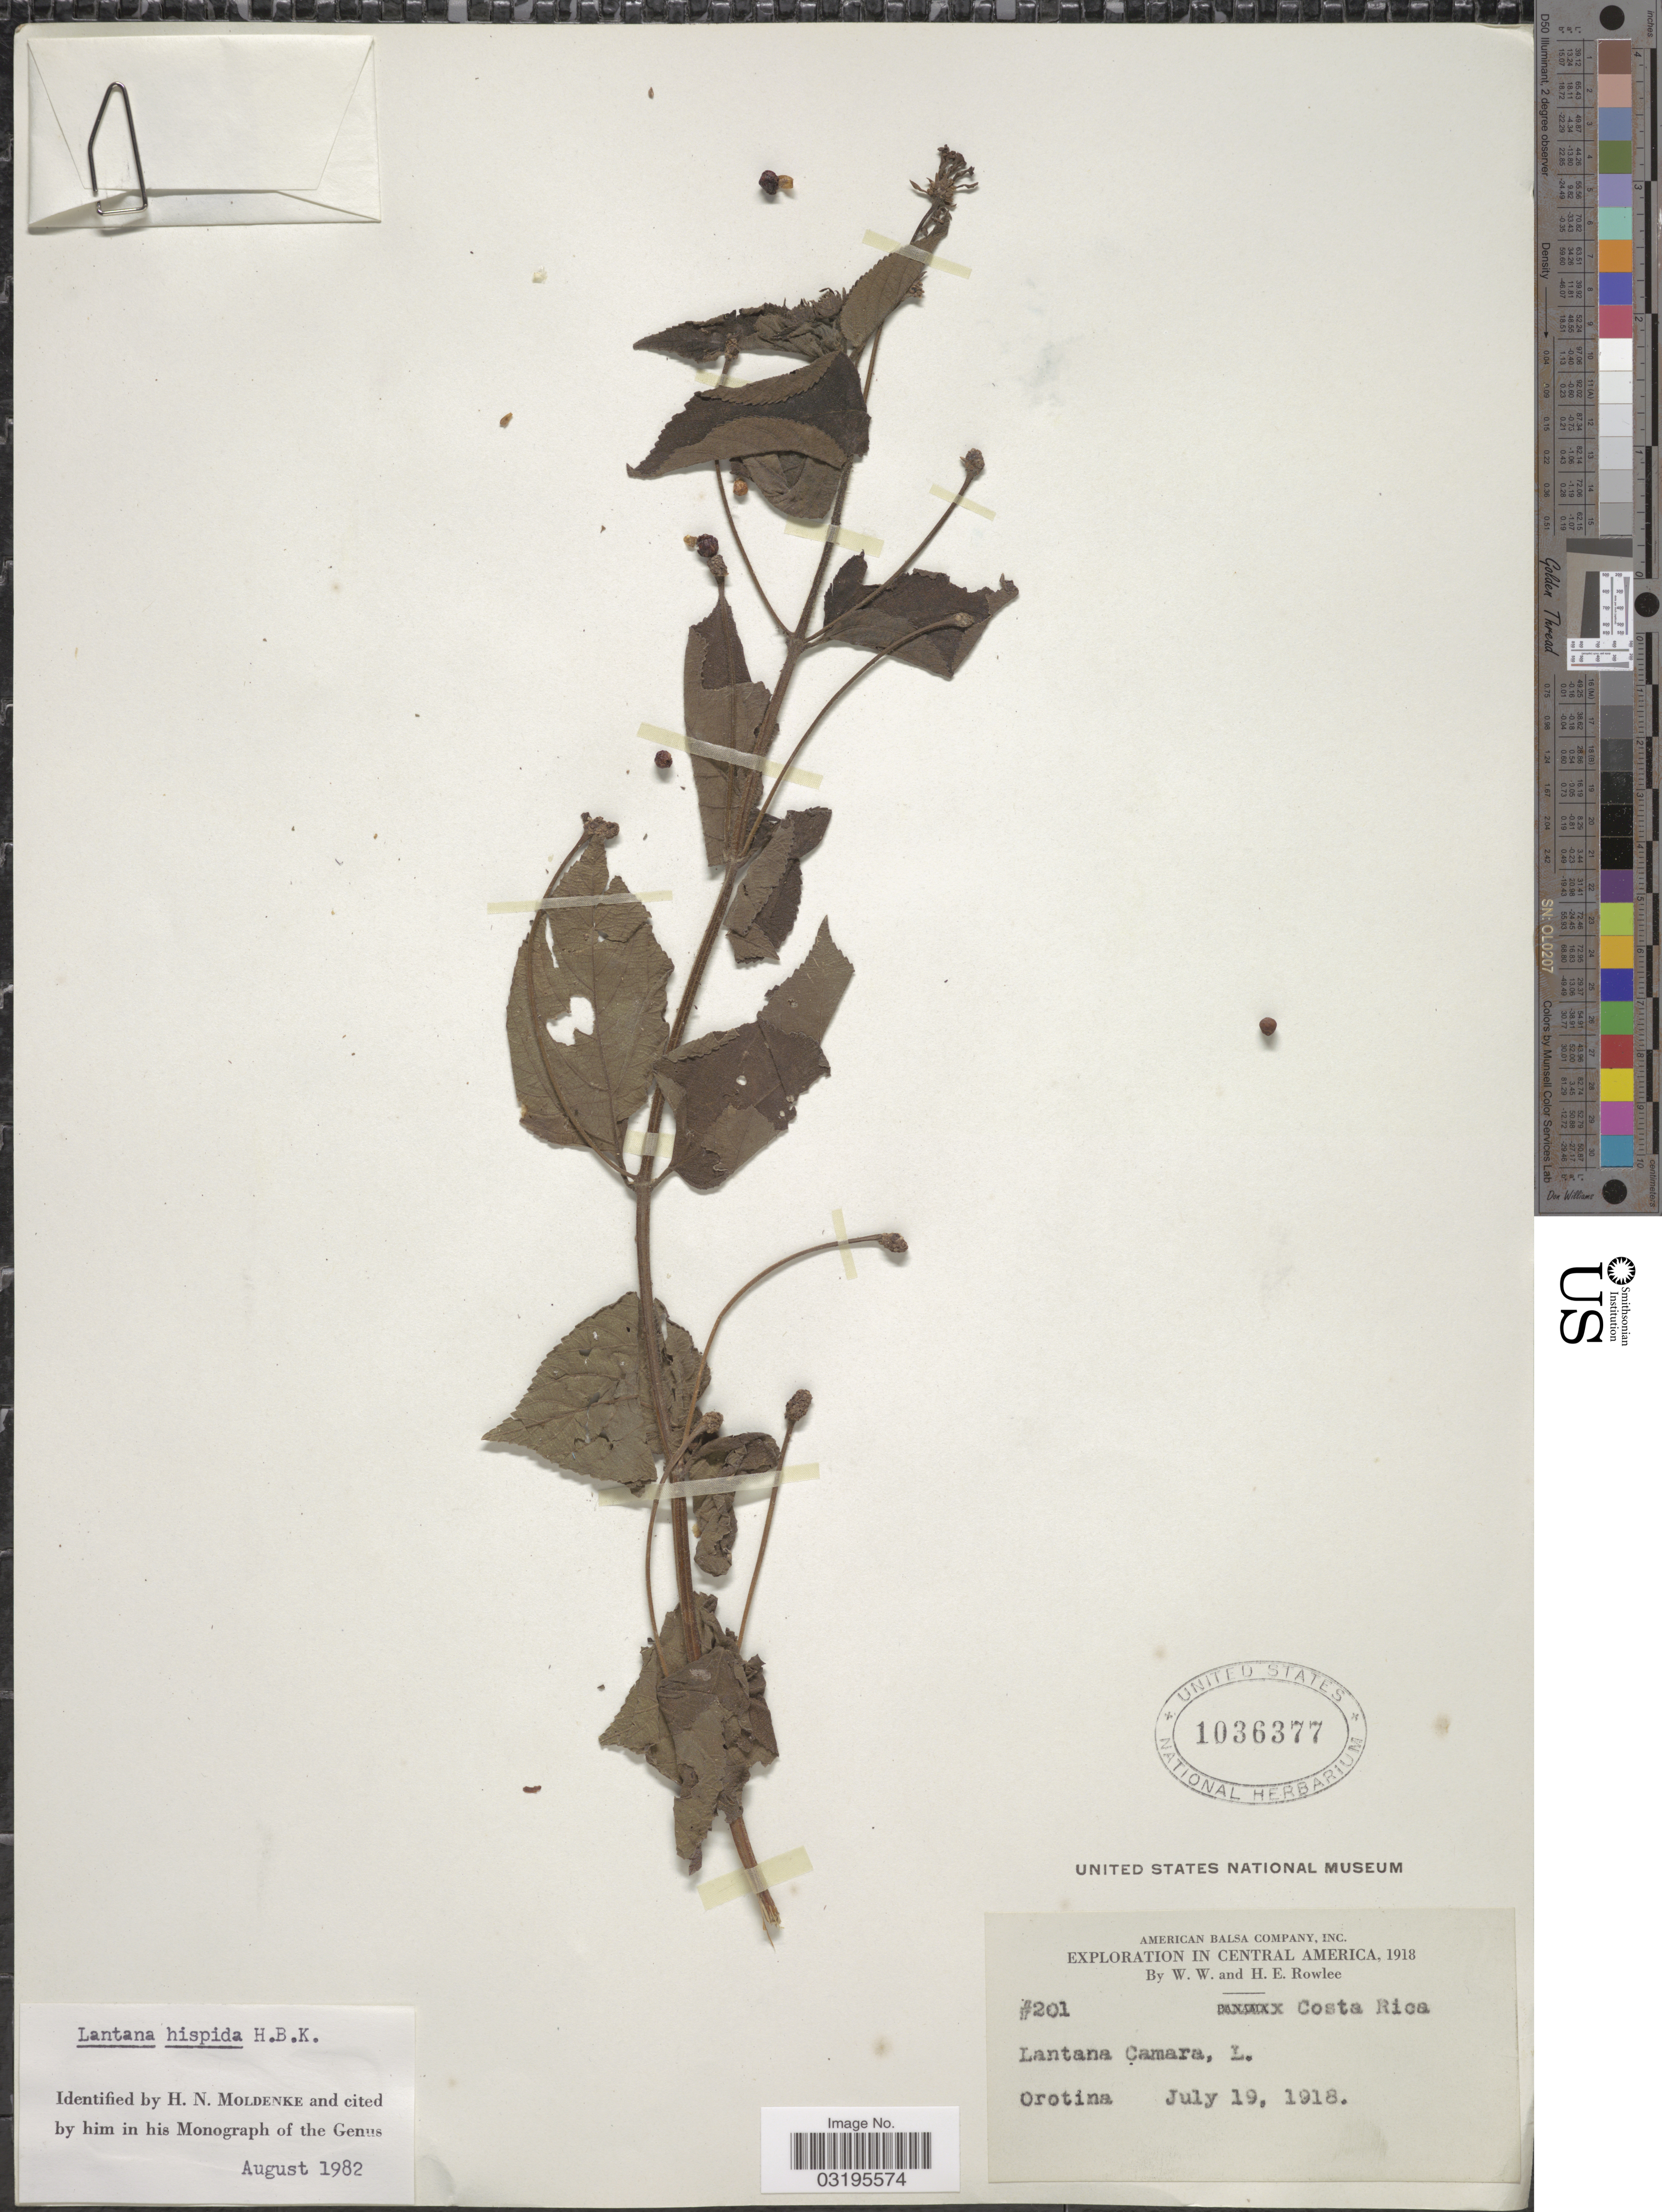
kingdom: Plantae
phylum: Tracheophyta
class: Magnoliopsida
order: Lamiales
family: Verbenaceae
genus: Lantana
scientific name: Lantana hispida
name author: Kunth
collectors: W. W. Rowlee & H. E. Rowlee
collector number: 201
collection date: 1918-07-19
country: Costa Rica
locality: Orotina.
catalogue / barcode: US 1036377